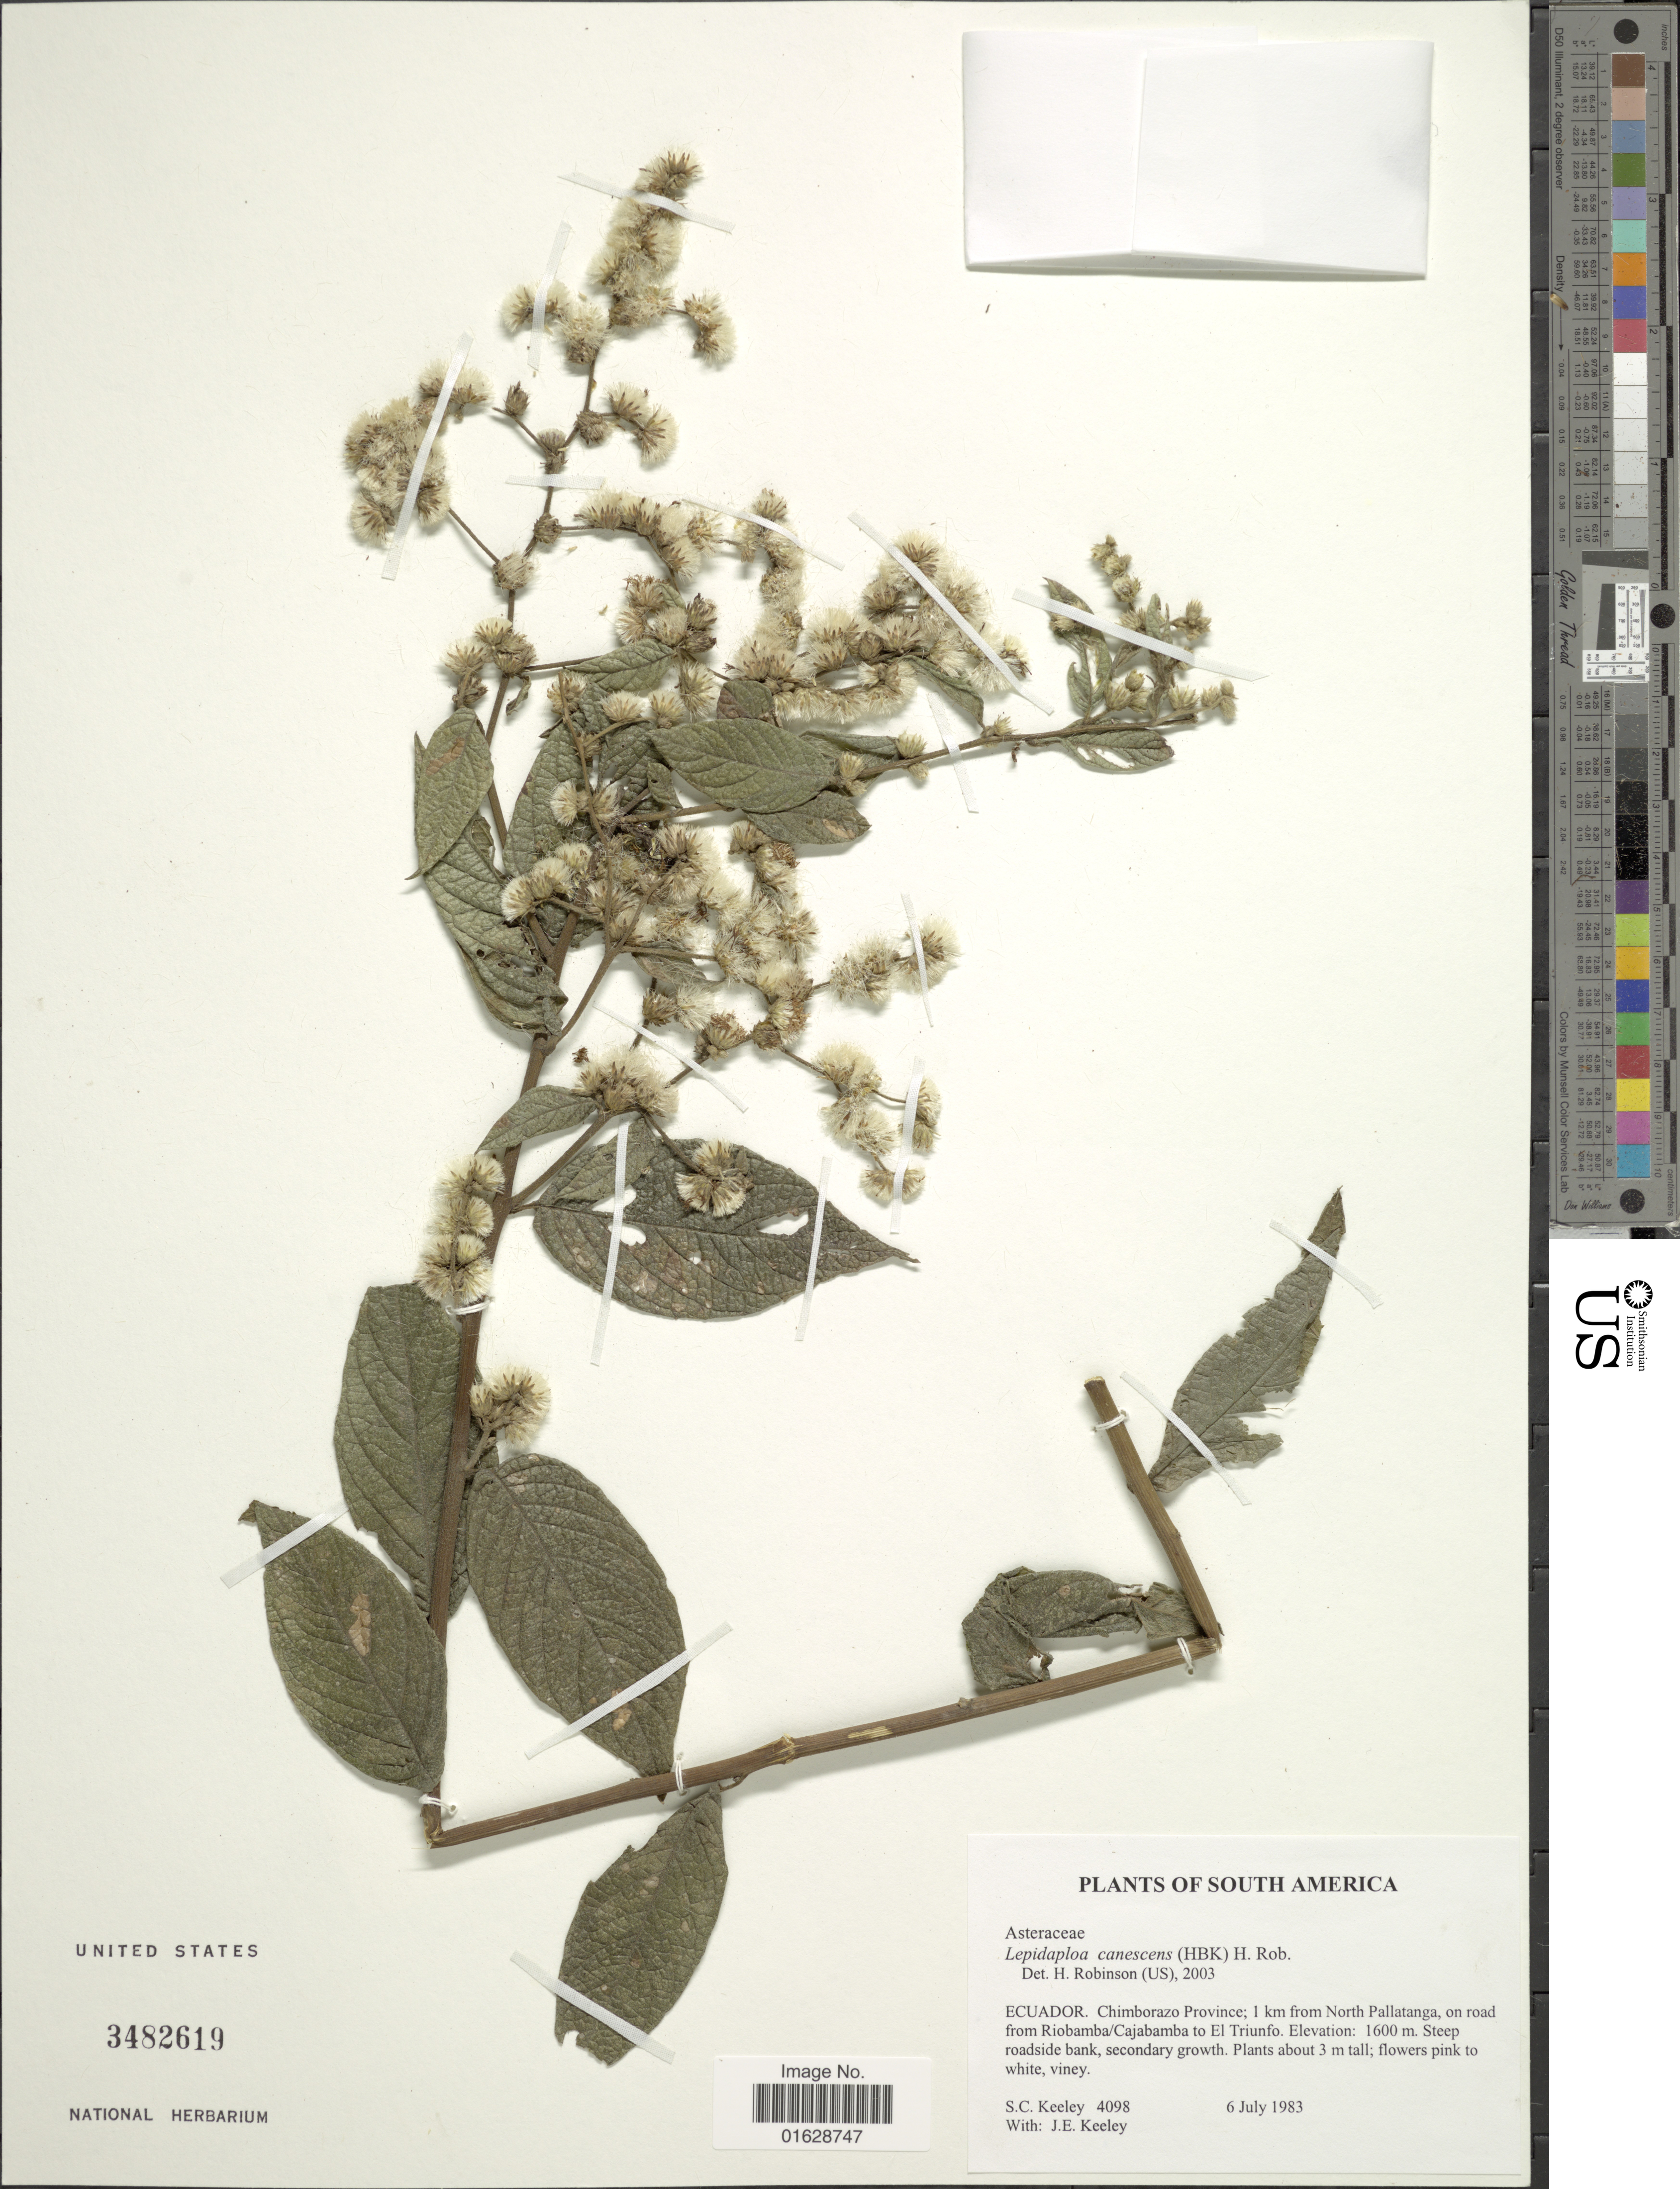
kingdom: Plantae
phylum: Tracheophyta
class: Magnoliopsida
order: Asterales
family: Asteraceae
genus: Lepidaploa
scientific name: Lepidaploa canescens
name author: (Kunth) H. Rob.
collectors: S. C. Keeley & J. E. Keeley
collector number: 4098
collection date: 1983-07-06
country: Ecuador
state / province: Chimborazo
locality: Chimborazo Province; 1 km from North Pallatanga, on road from Riobamba/Cajabamba to El Triunfo.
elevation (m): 1600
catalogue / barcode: US 3482619